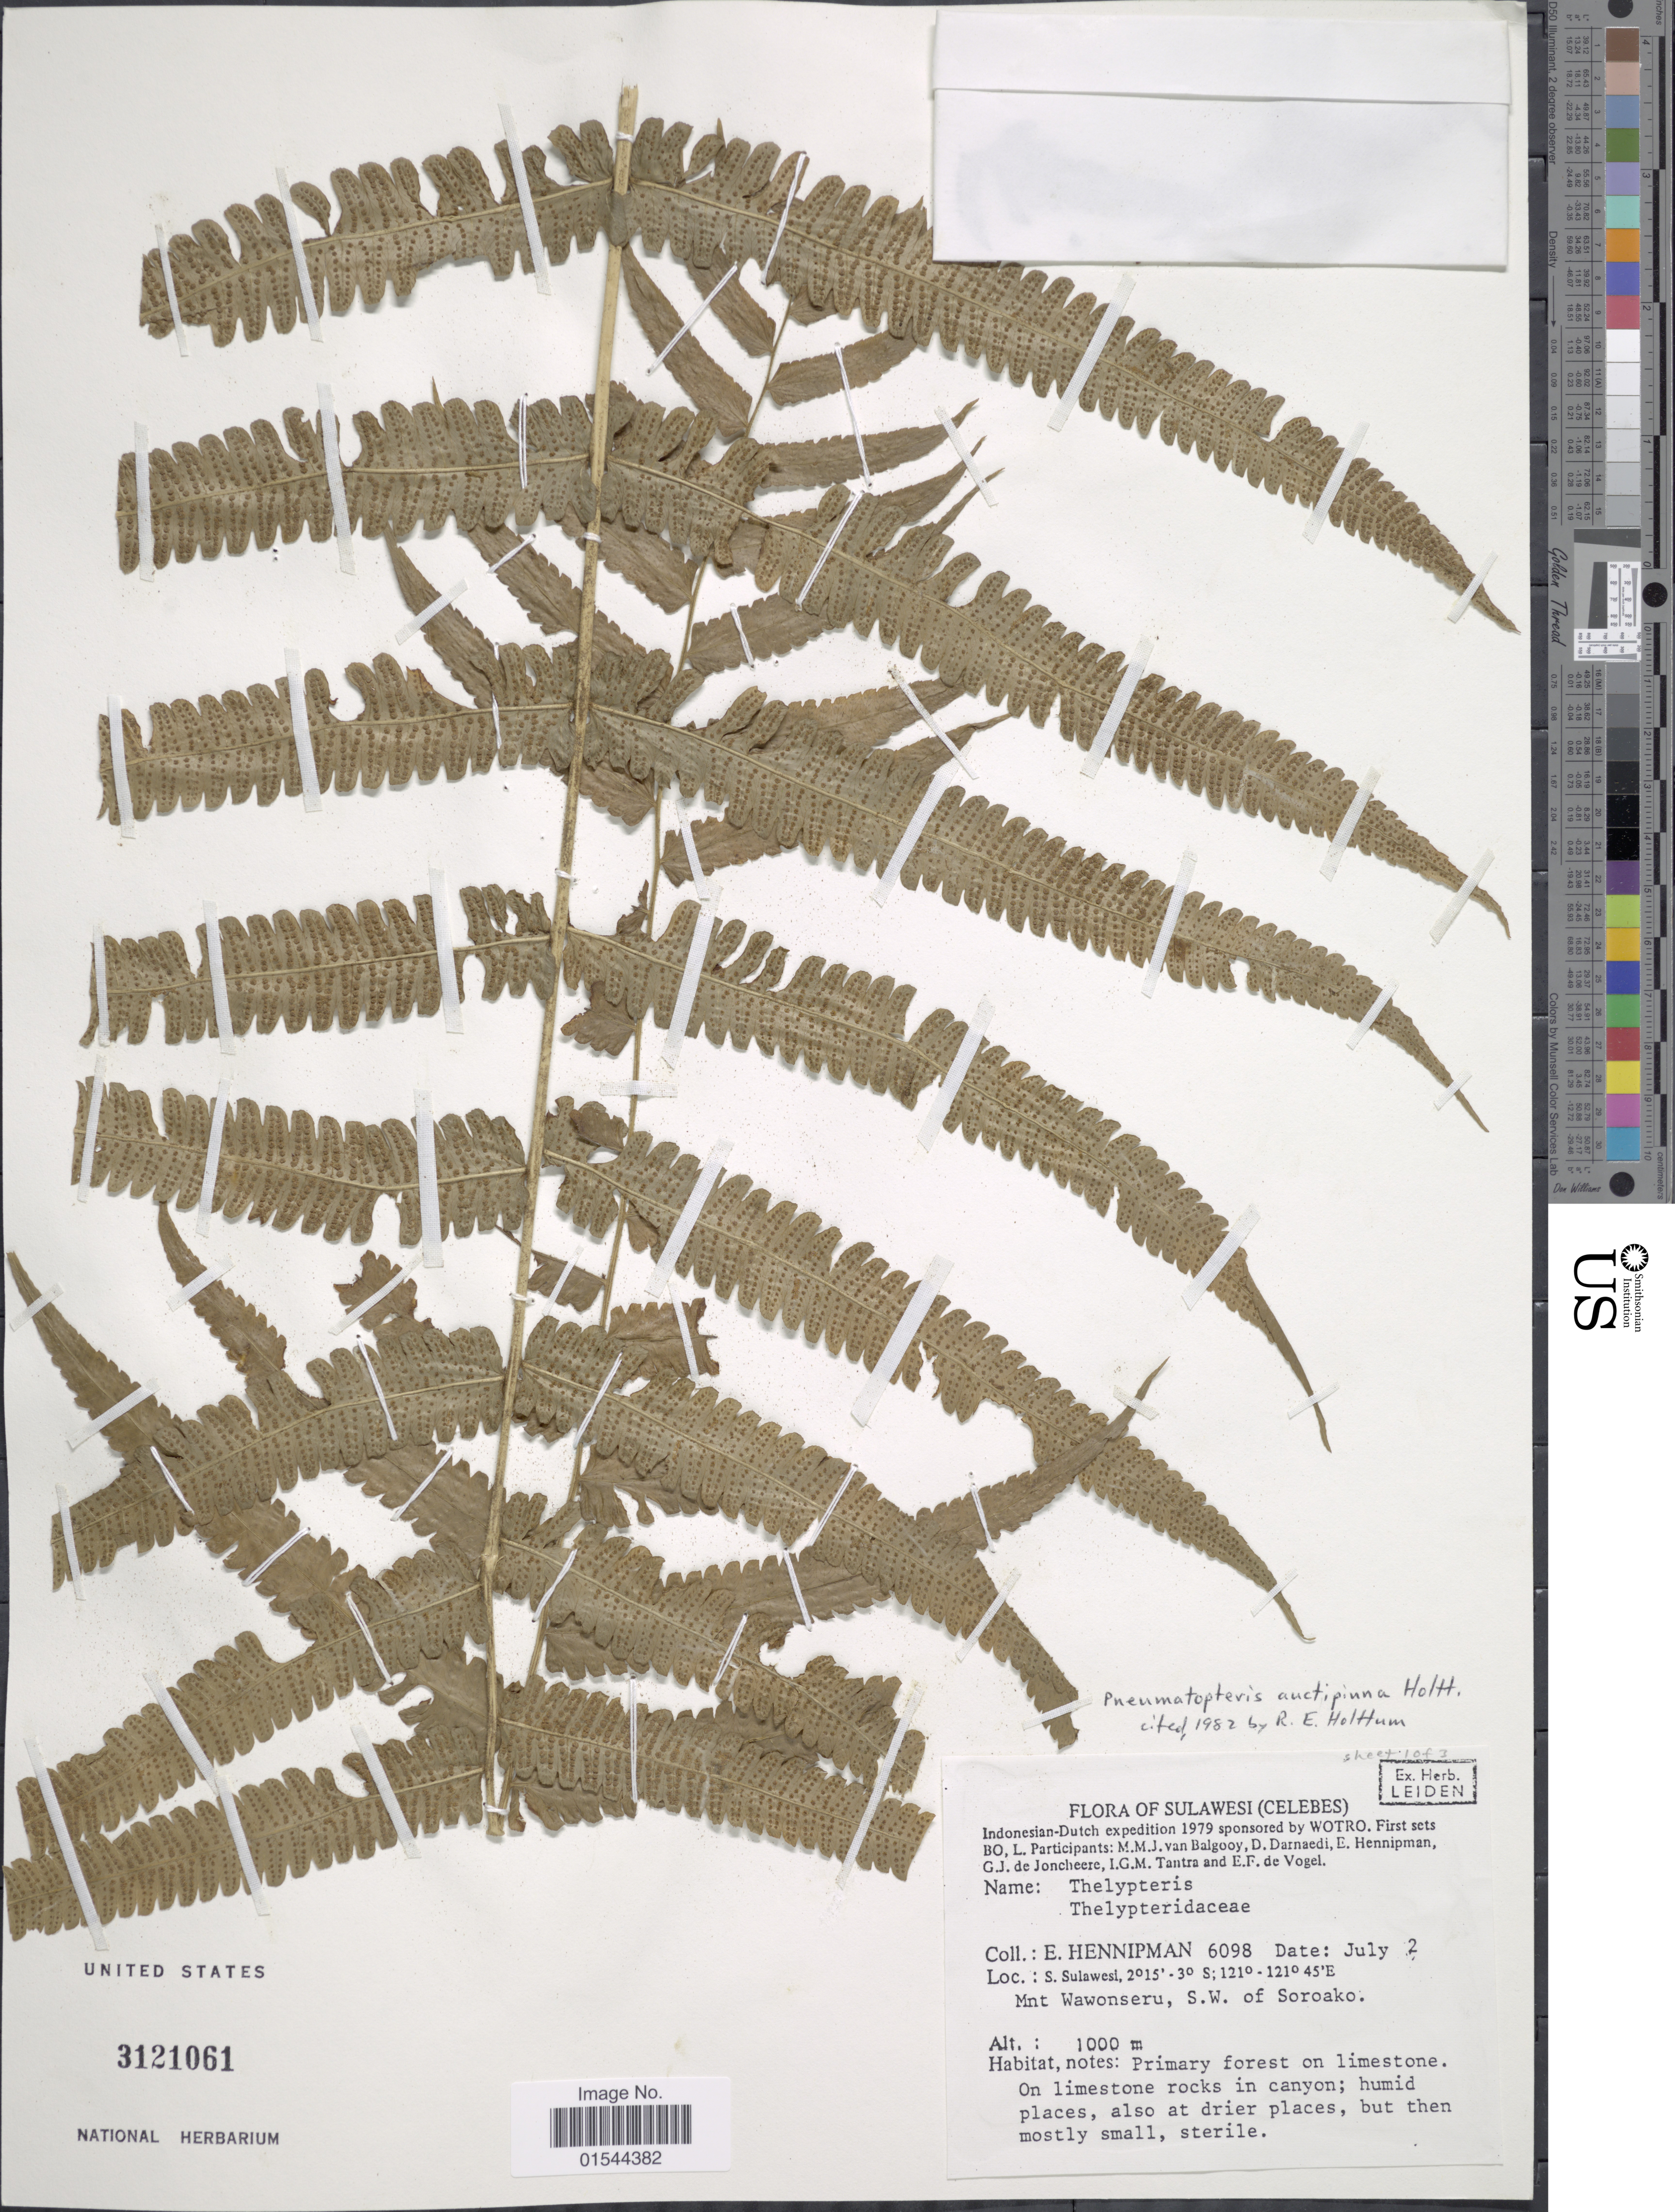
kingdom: Plantae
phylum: Tracheophyta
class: Polypodiopsida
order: Polypodiales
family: Thelypteridaceae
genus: Pneumatopteris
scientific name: Pneumatopteris auctipinna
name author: Holttum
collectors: E. Hennipman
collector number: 6098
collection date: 1979-07-02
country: Indonesia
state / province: Sulawesi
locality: Sulawesi (Celebes), S. Sulawesi, Mnt. Wawonseru, S.W. of Soroako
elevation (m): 1000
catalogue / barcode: US 3121061